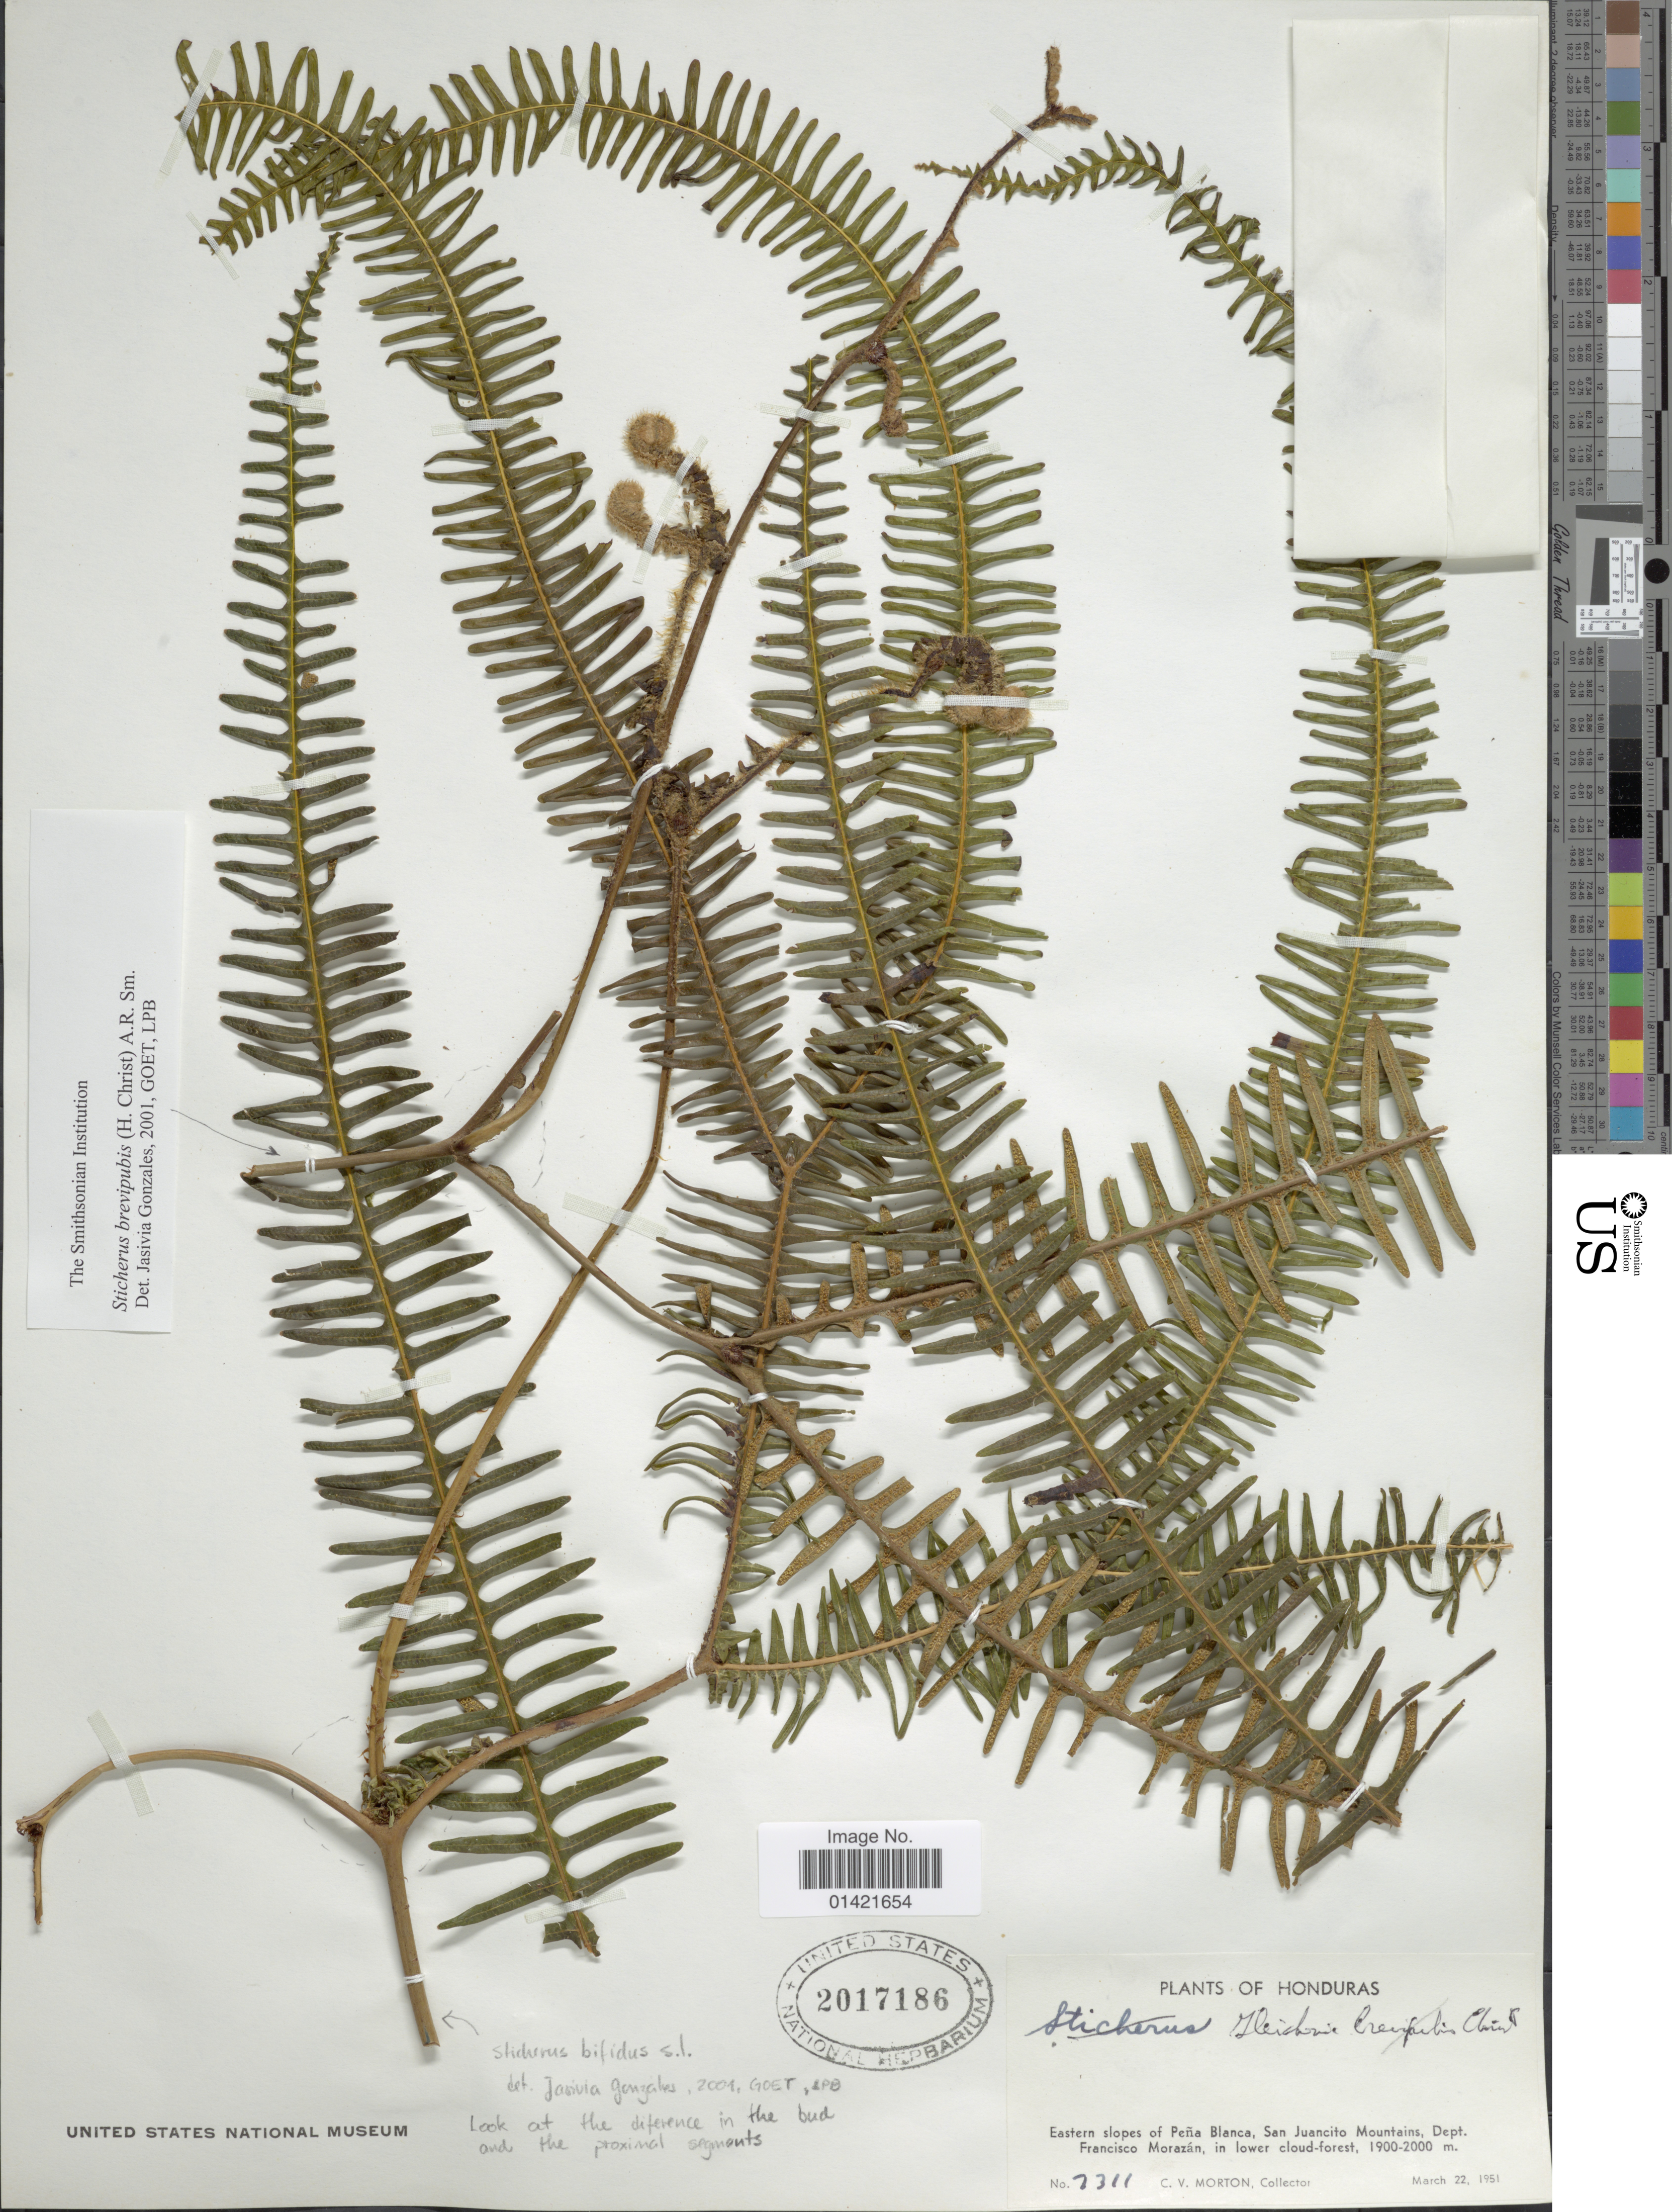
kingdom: Plantae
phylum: Tracheophyta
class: Polypodiopsida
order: Gleicheniales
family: Gleicheniaceae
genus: Sticherus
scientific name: Sticherus fulvus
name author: (Desv.) Ching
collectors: C. V. Morton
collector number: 7311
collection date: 1951-03-22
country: Honduras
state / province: Fco. Morazán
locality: Eastern slopes of Pena Blanca, San Juancito Mountains, Dept. Francisco Morazan.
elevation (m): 1900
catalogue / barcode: US 2017186